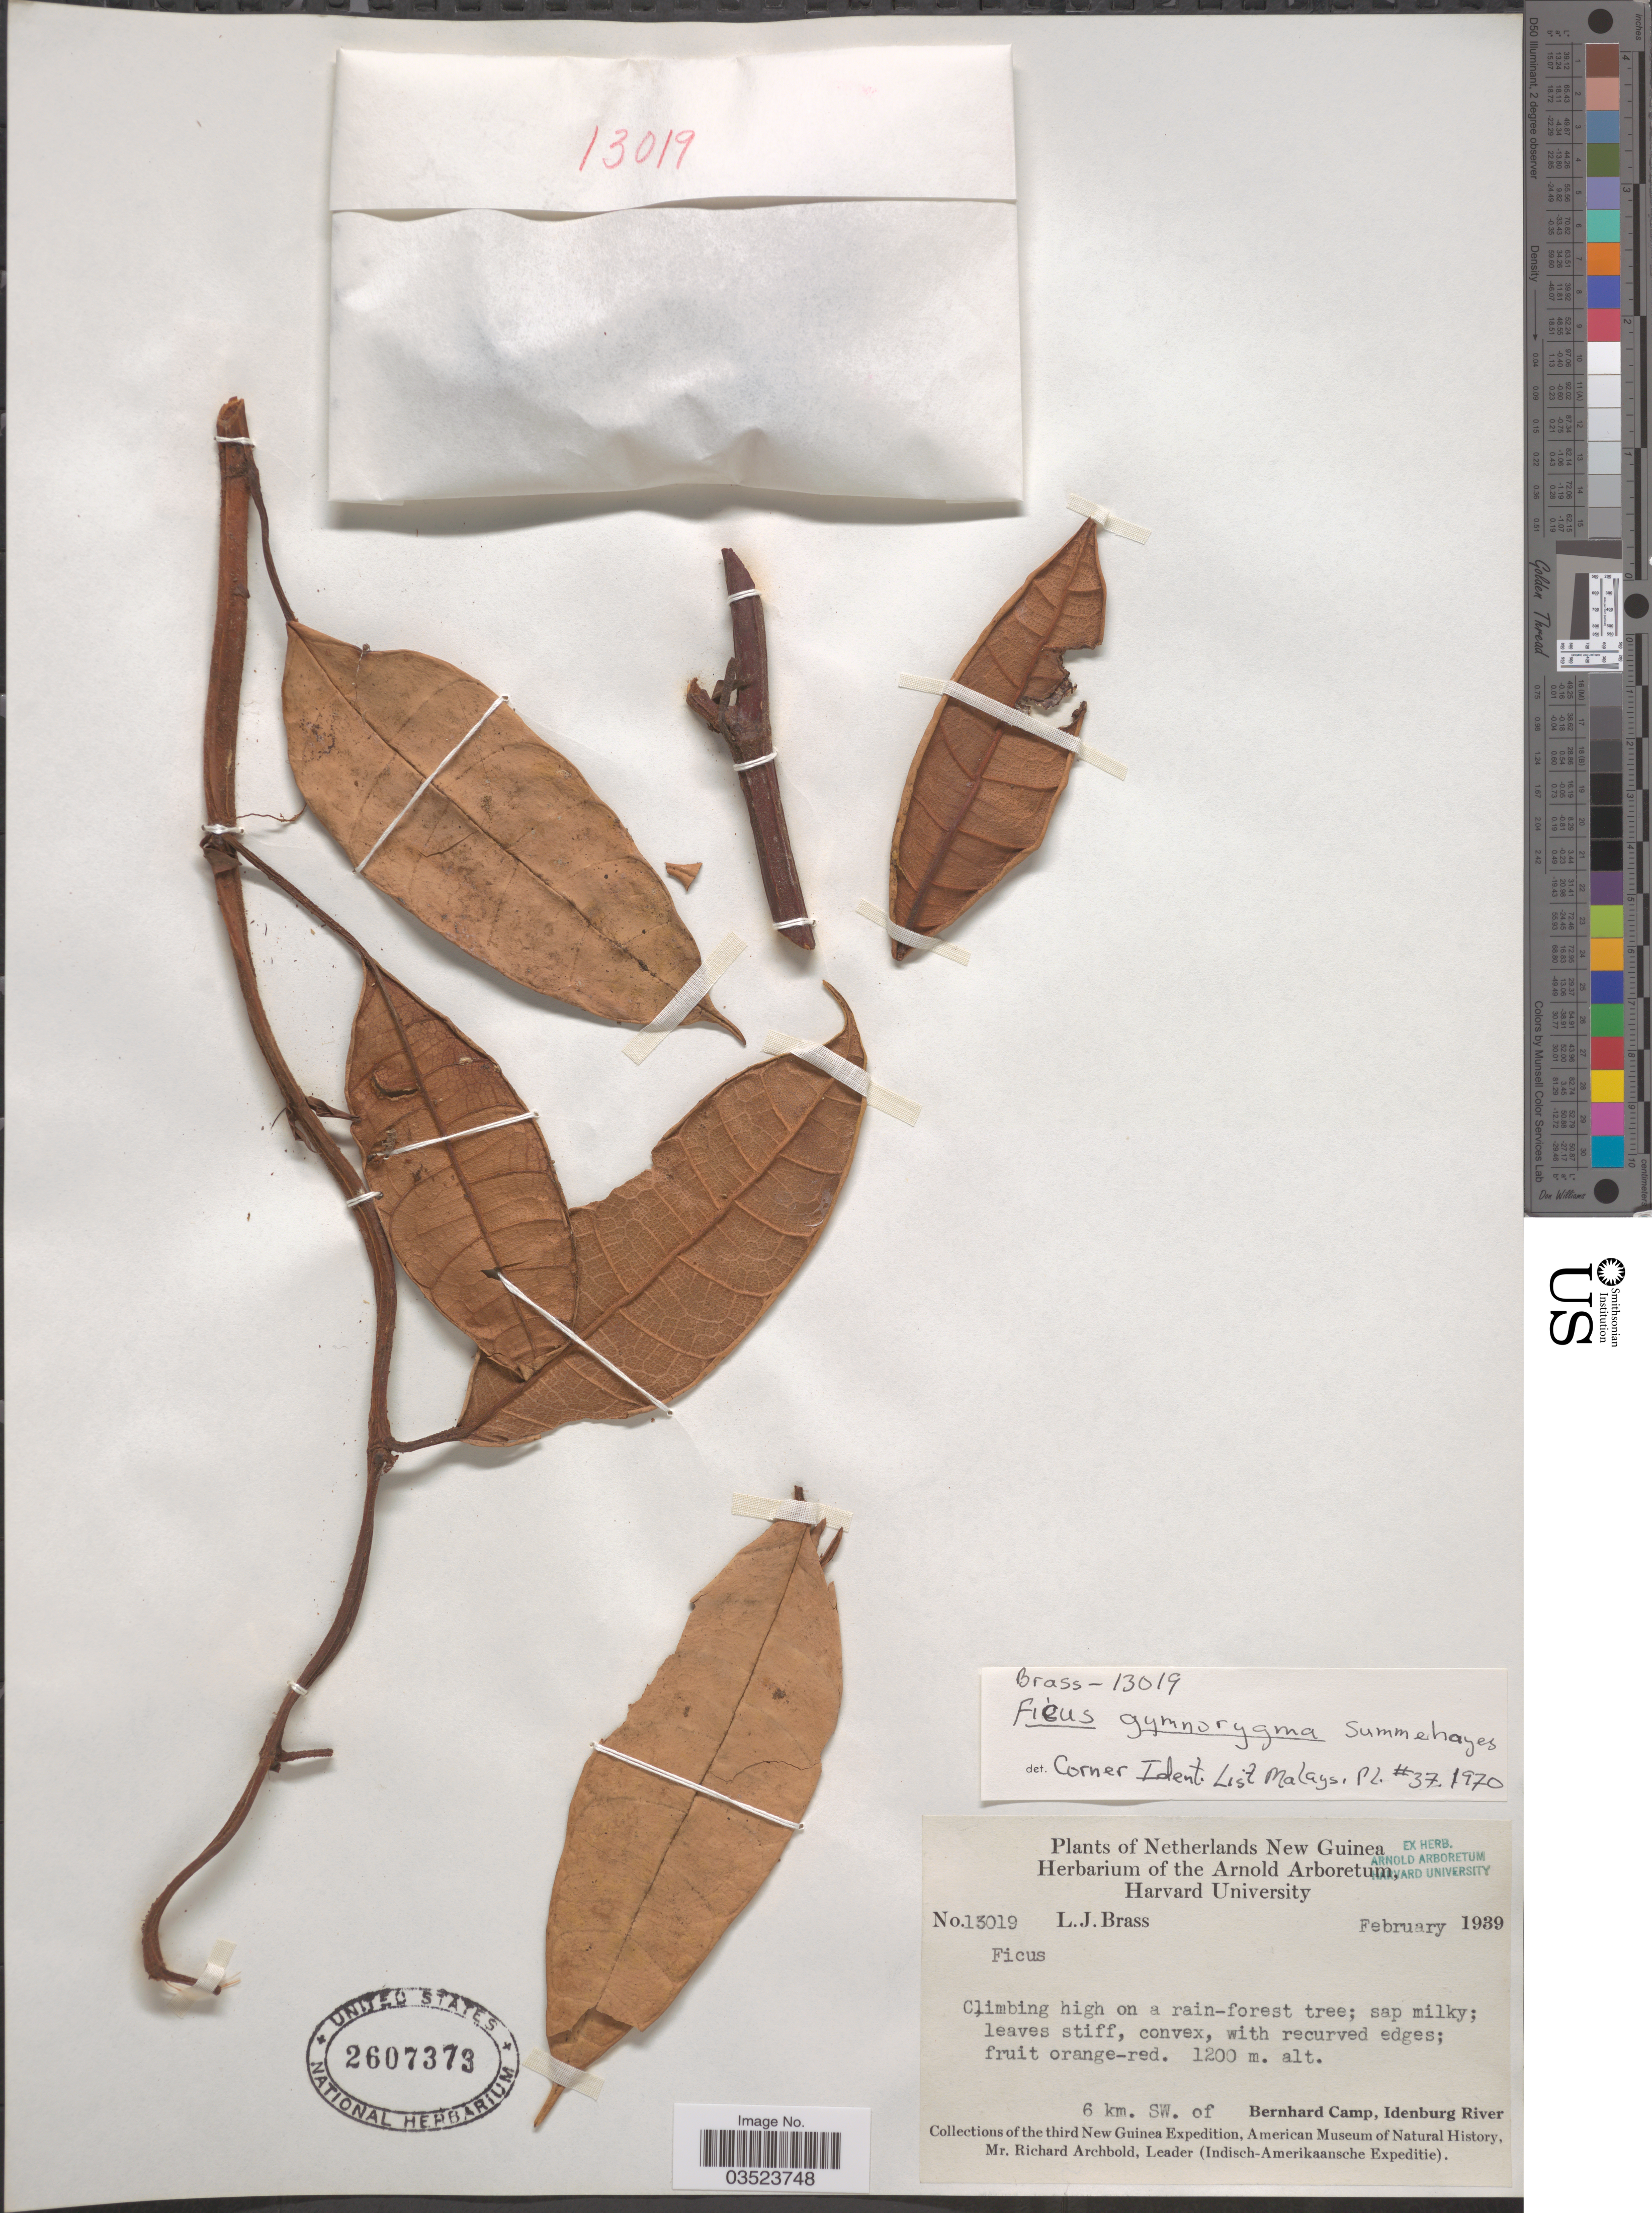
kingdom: Plantae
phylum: Tracheophyta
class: Magnoliopsida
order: Rosales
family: Moraceae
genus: Ficus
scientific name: Ficus gymnorygma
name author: Summerh.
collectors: L. J. Brass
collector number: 13019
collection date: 1939-02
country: Indonesia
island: New Guinea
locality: Netherlands New Guinea. 6 km. SW. of Bernhard Camp, Idenburg River.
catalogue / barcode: US 2607373